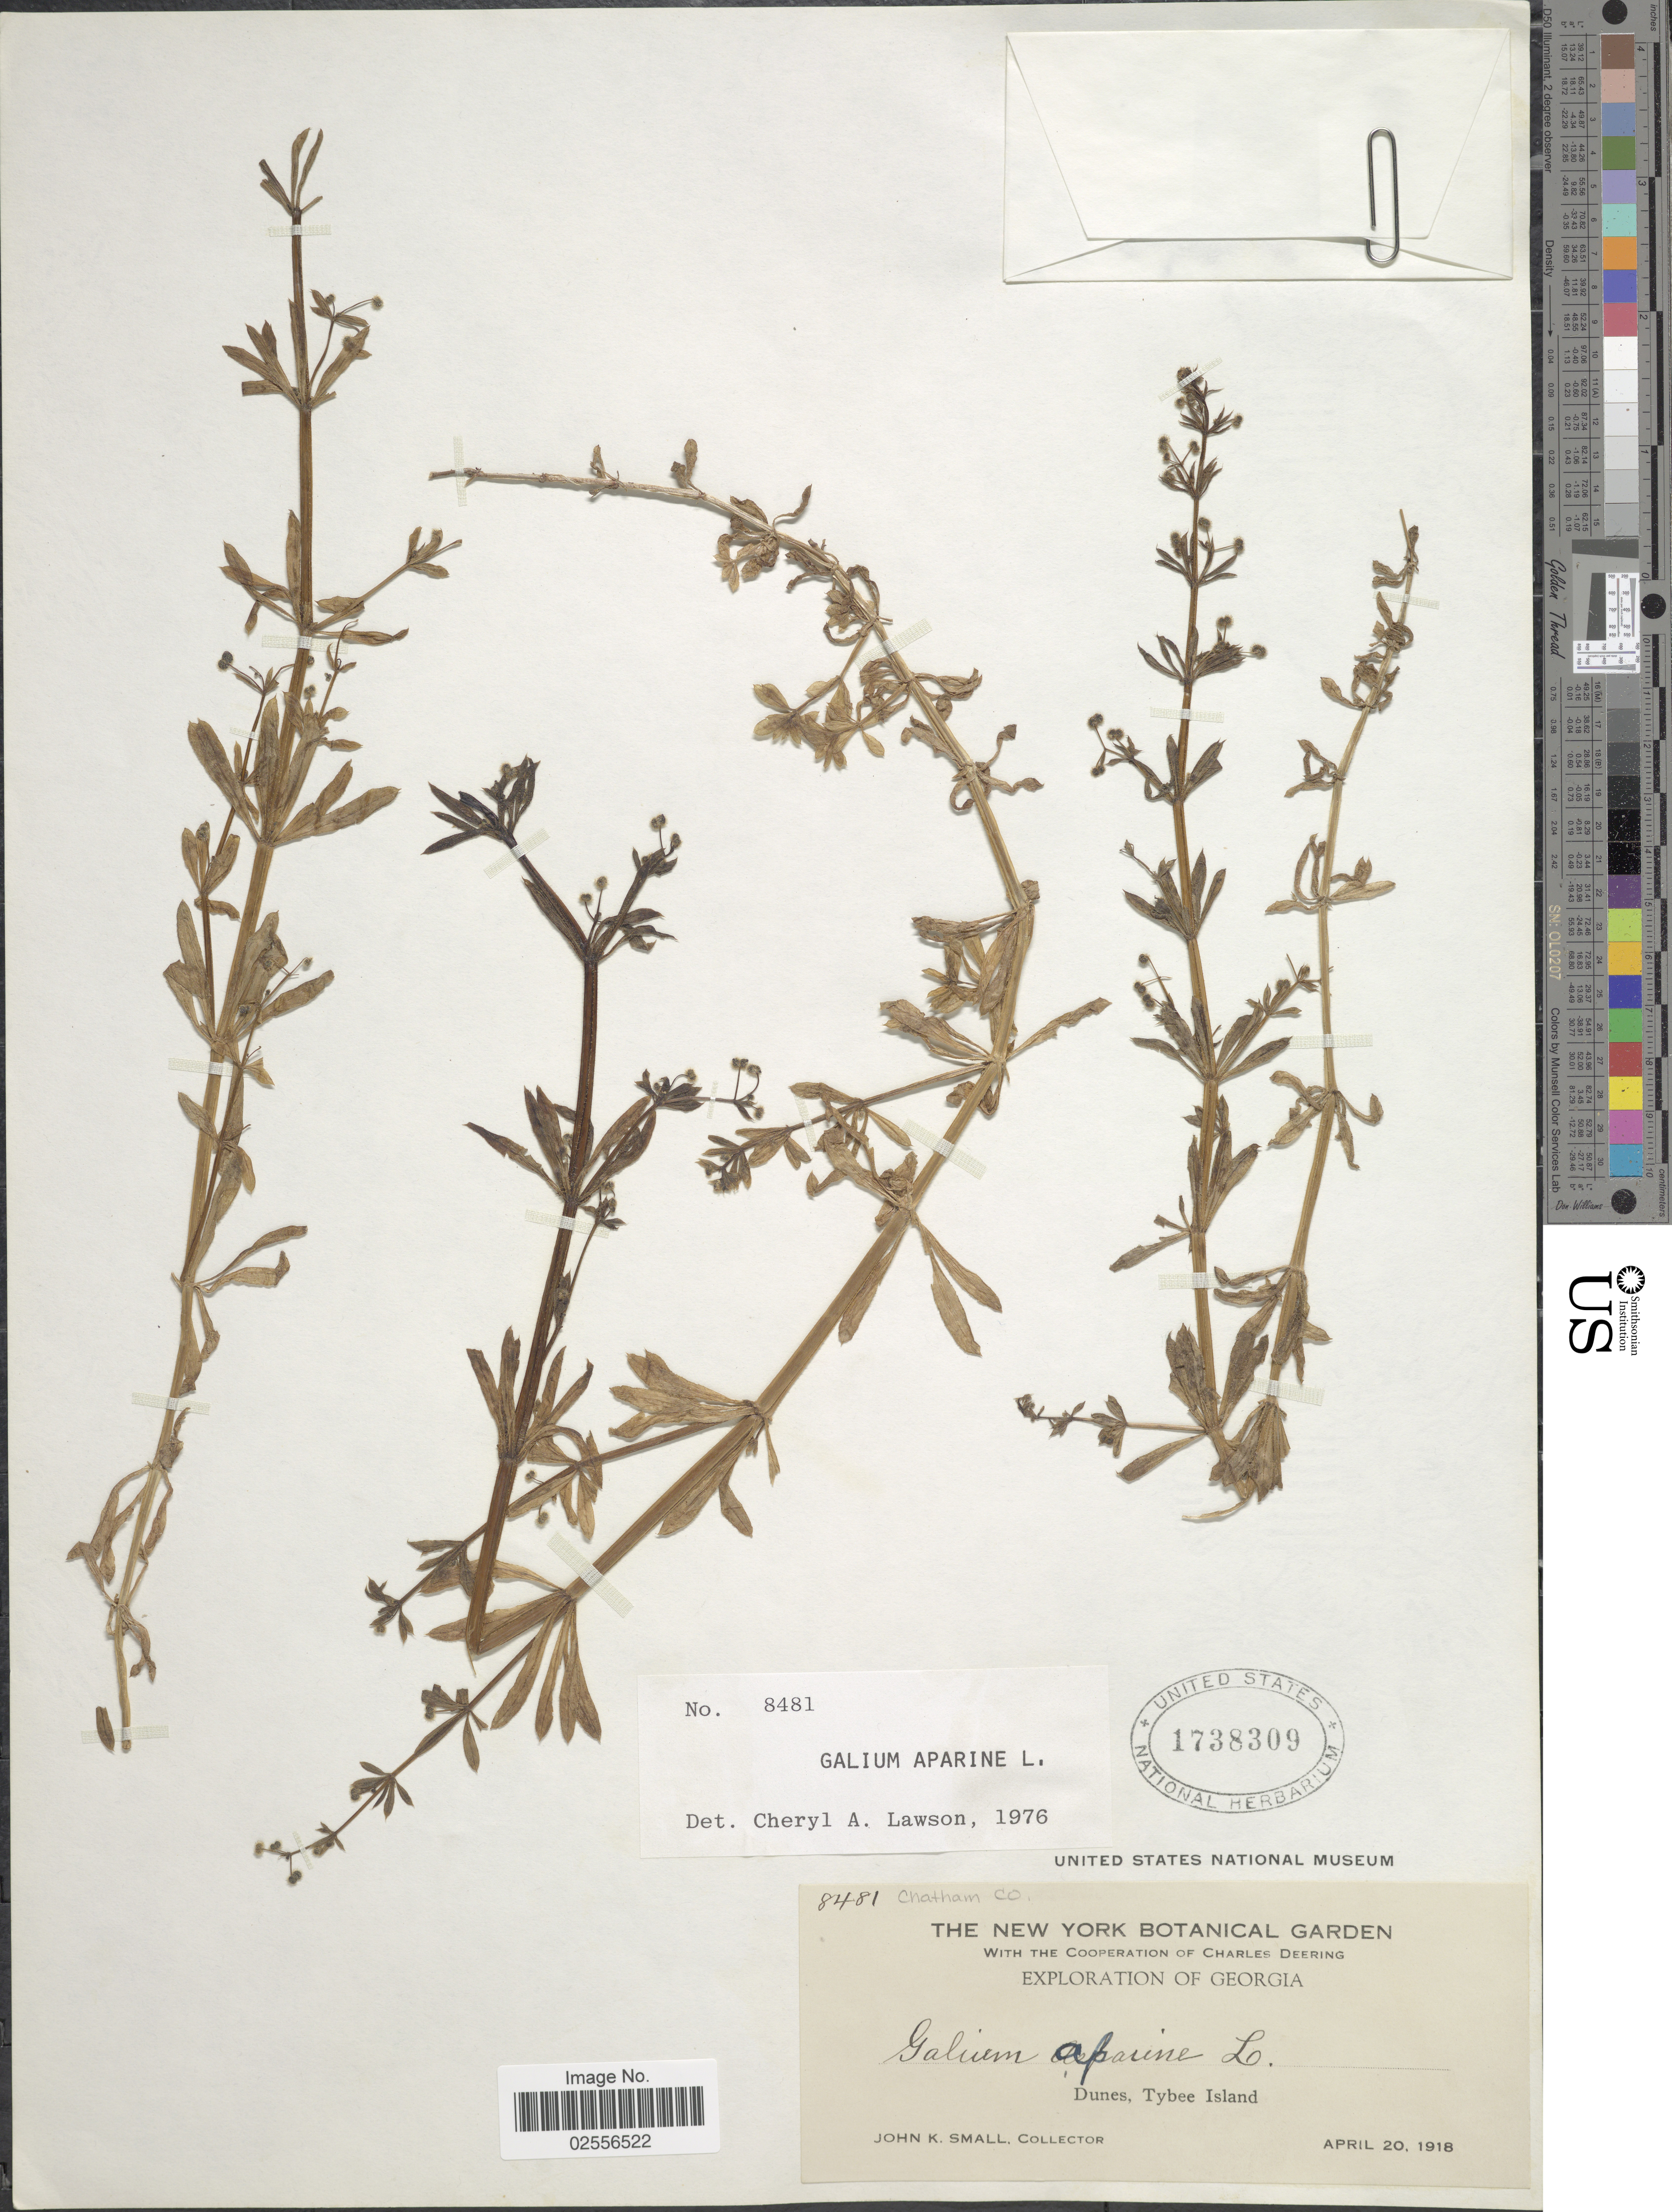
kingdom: Plantae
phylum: Tracheophyta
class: Magnoliopsida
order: Gentianales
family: Rubiaceae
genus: Galium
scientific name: Galium aparine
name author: L.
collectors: J. K. Small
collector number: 8481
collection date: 1918-04-20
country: United States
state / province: Georgia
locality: Dunes, Tybee Island, Chatham Co.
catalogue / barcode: US 1738309